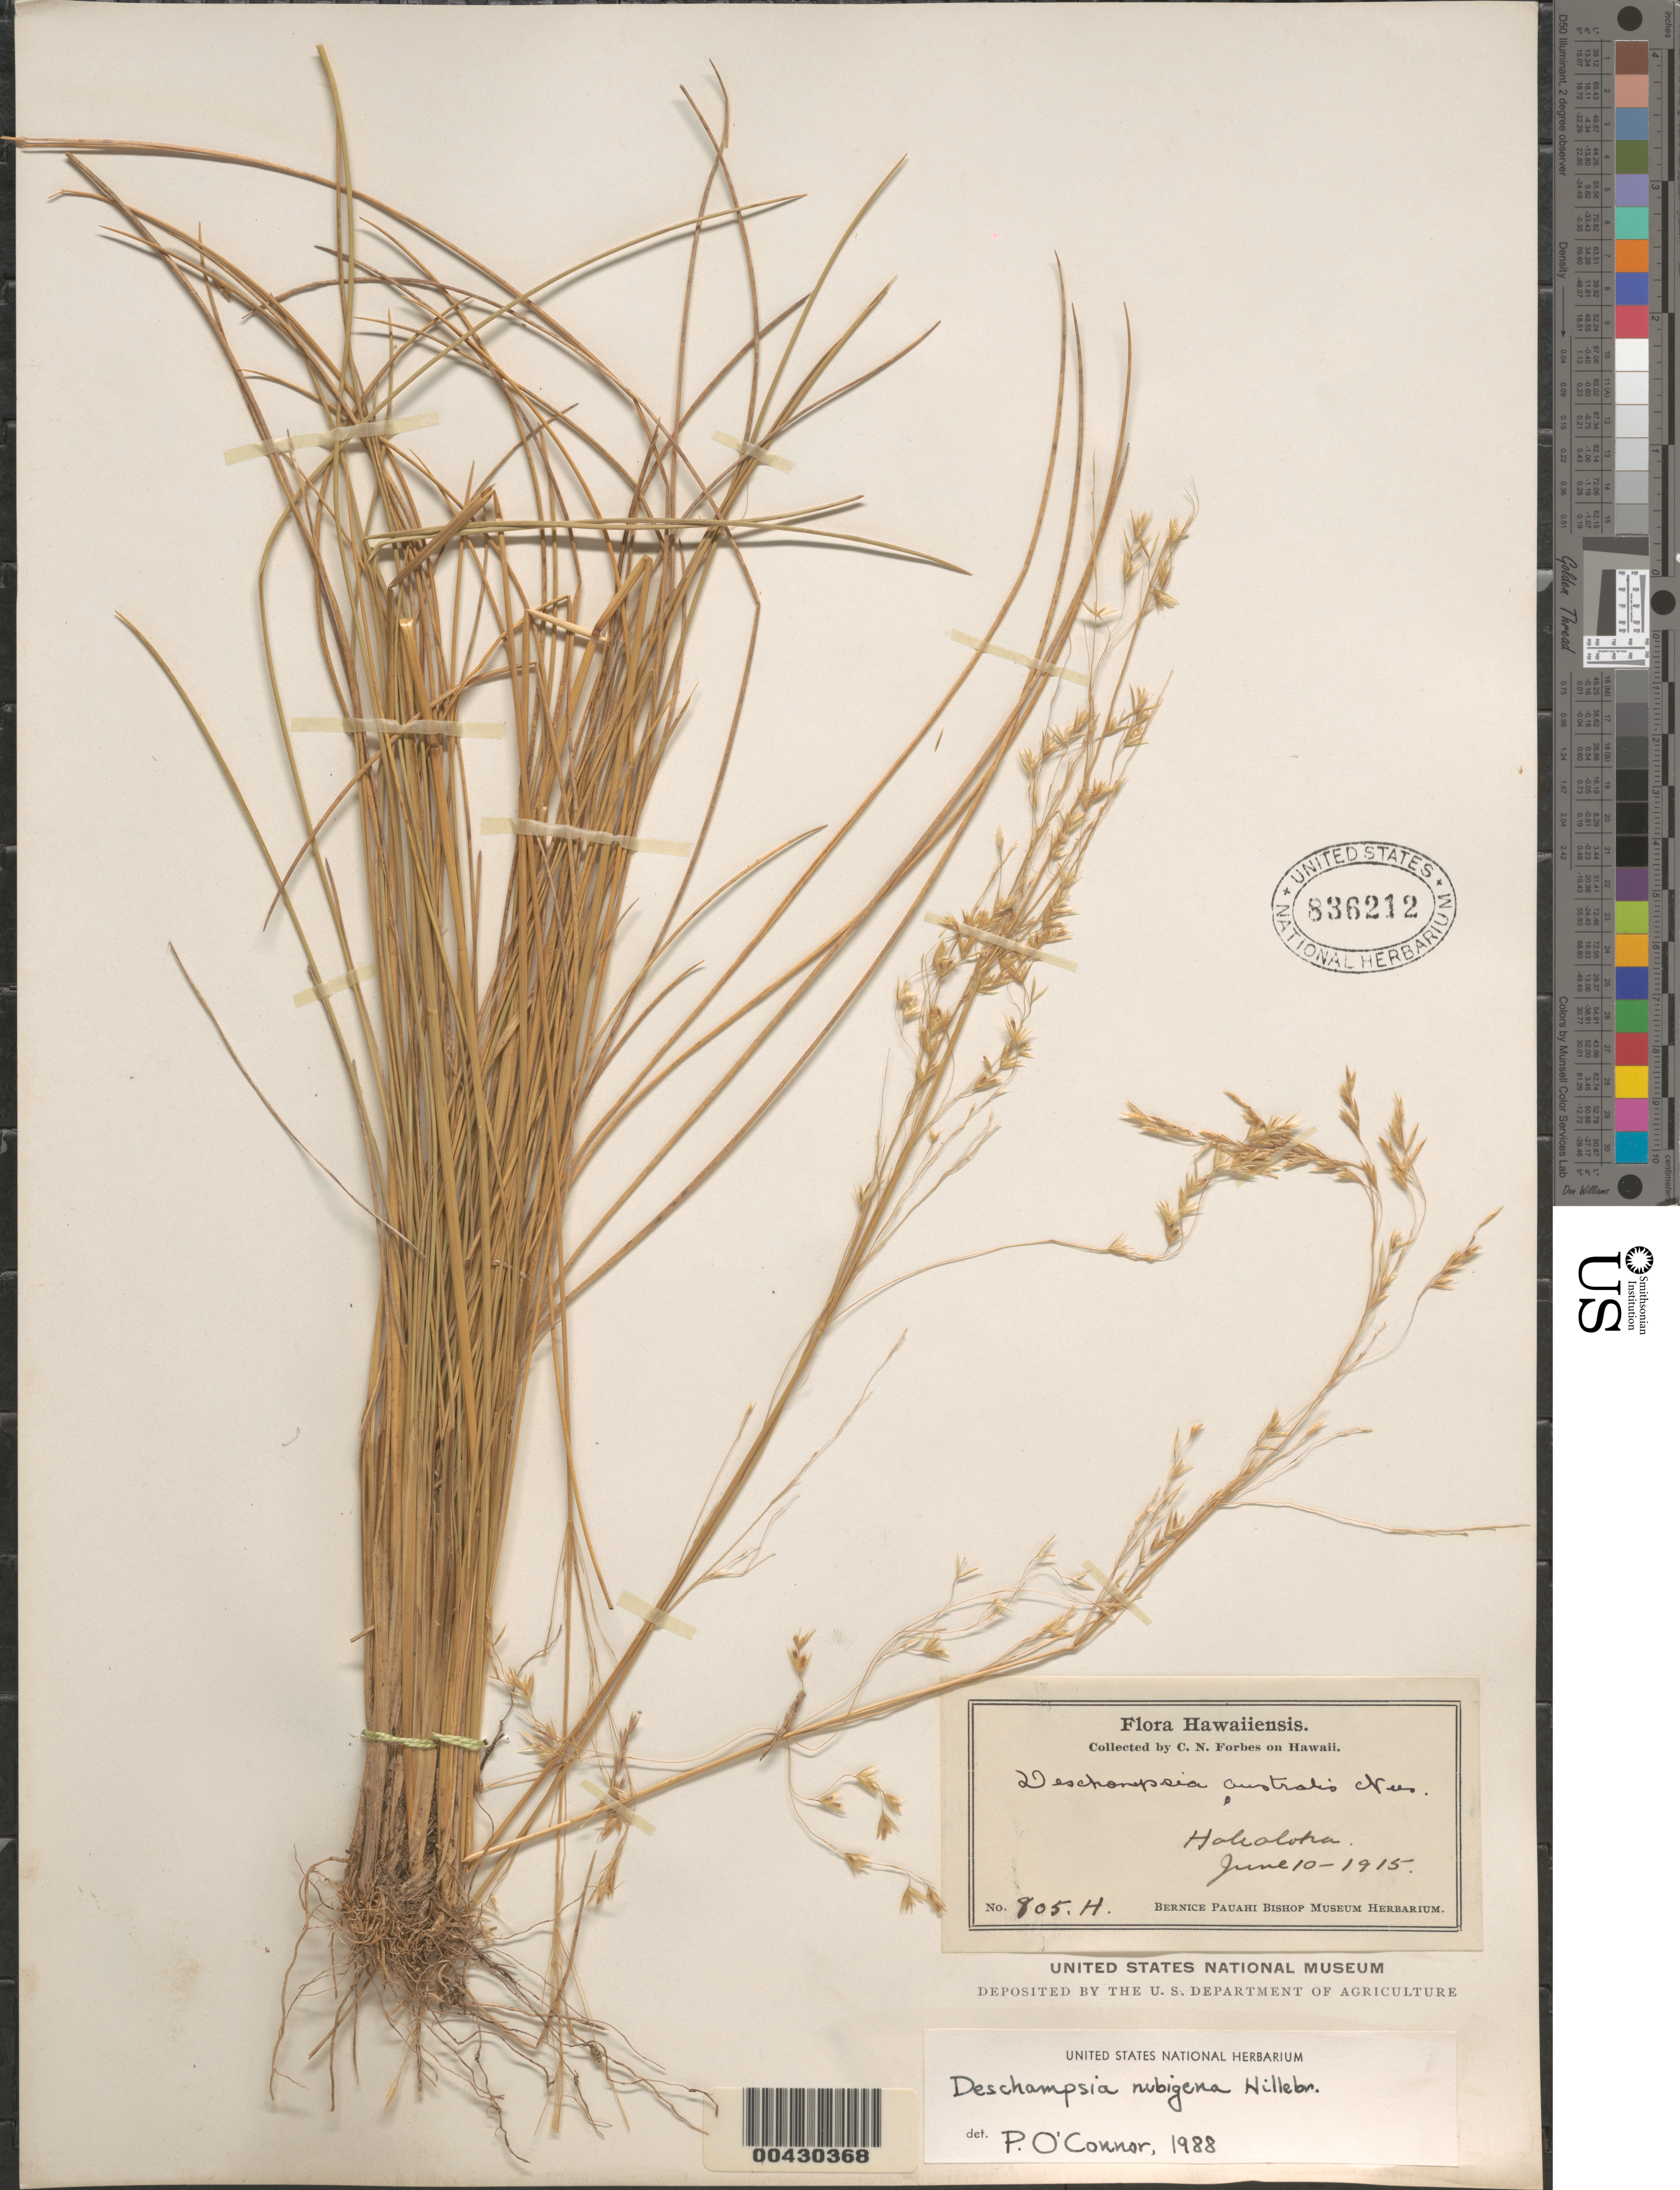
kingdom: Plantae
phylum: Tracheophyta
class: Liliopsida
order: Poales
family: Poaceae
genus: Deschampsia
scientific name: Deschampsia nubigena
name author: Hillebr.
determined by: O'Connor, P.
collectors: C. N. Forbes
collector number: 805.H.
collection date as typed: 10 Jun 1915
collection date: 1915-06-10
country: United States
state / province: Hawaii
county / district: Hawaii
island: Hawaii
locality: Hoholoha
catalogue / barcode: US 836212